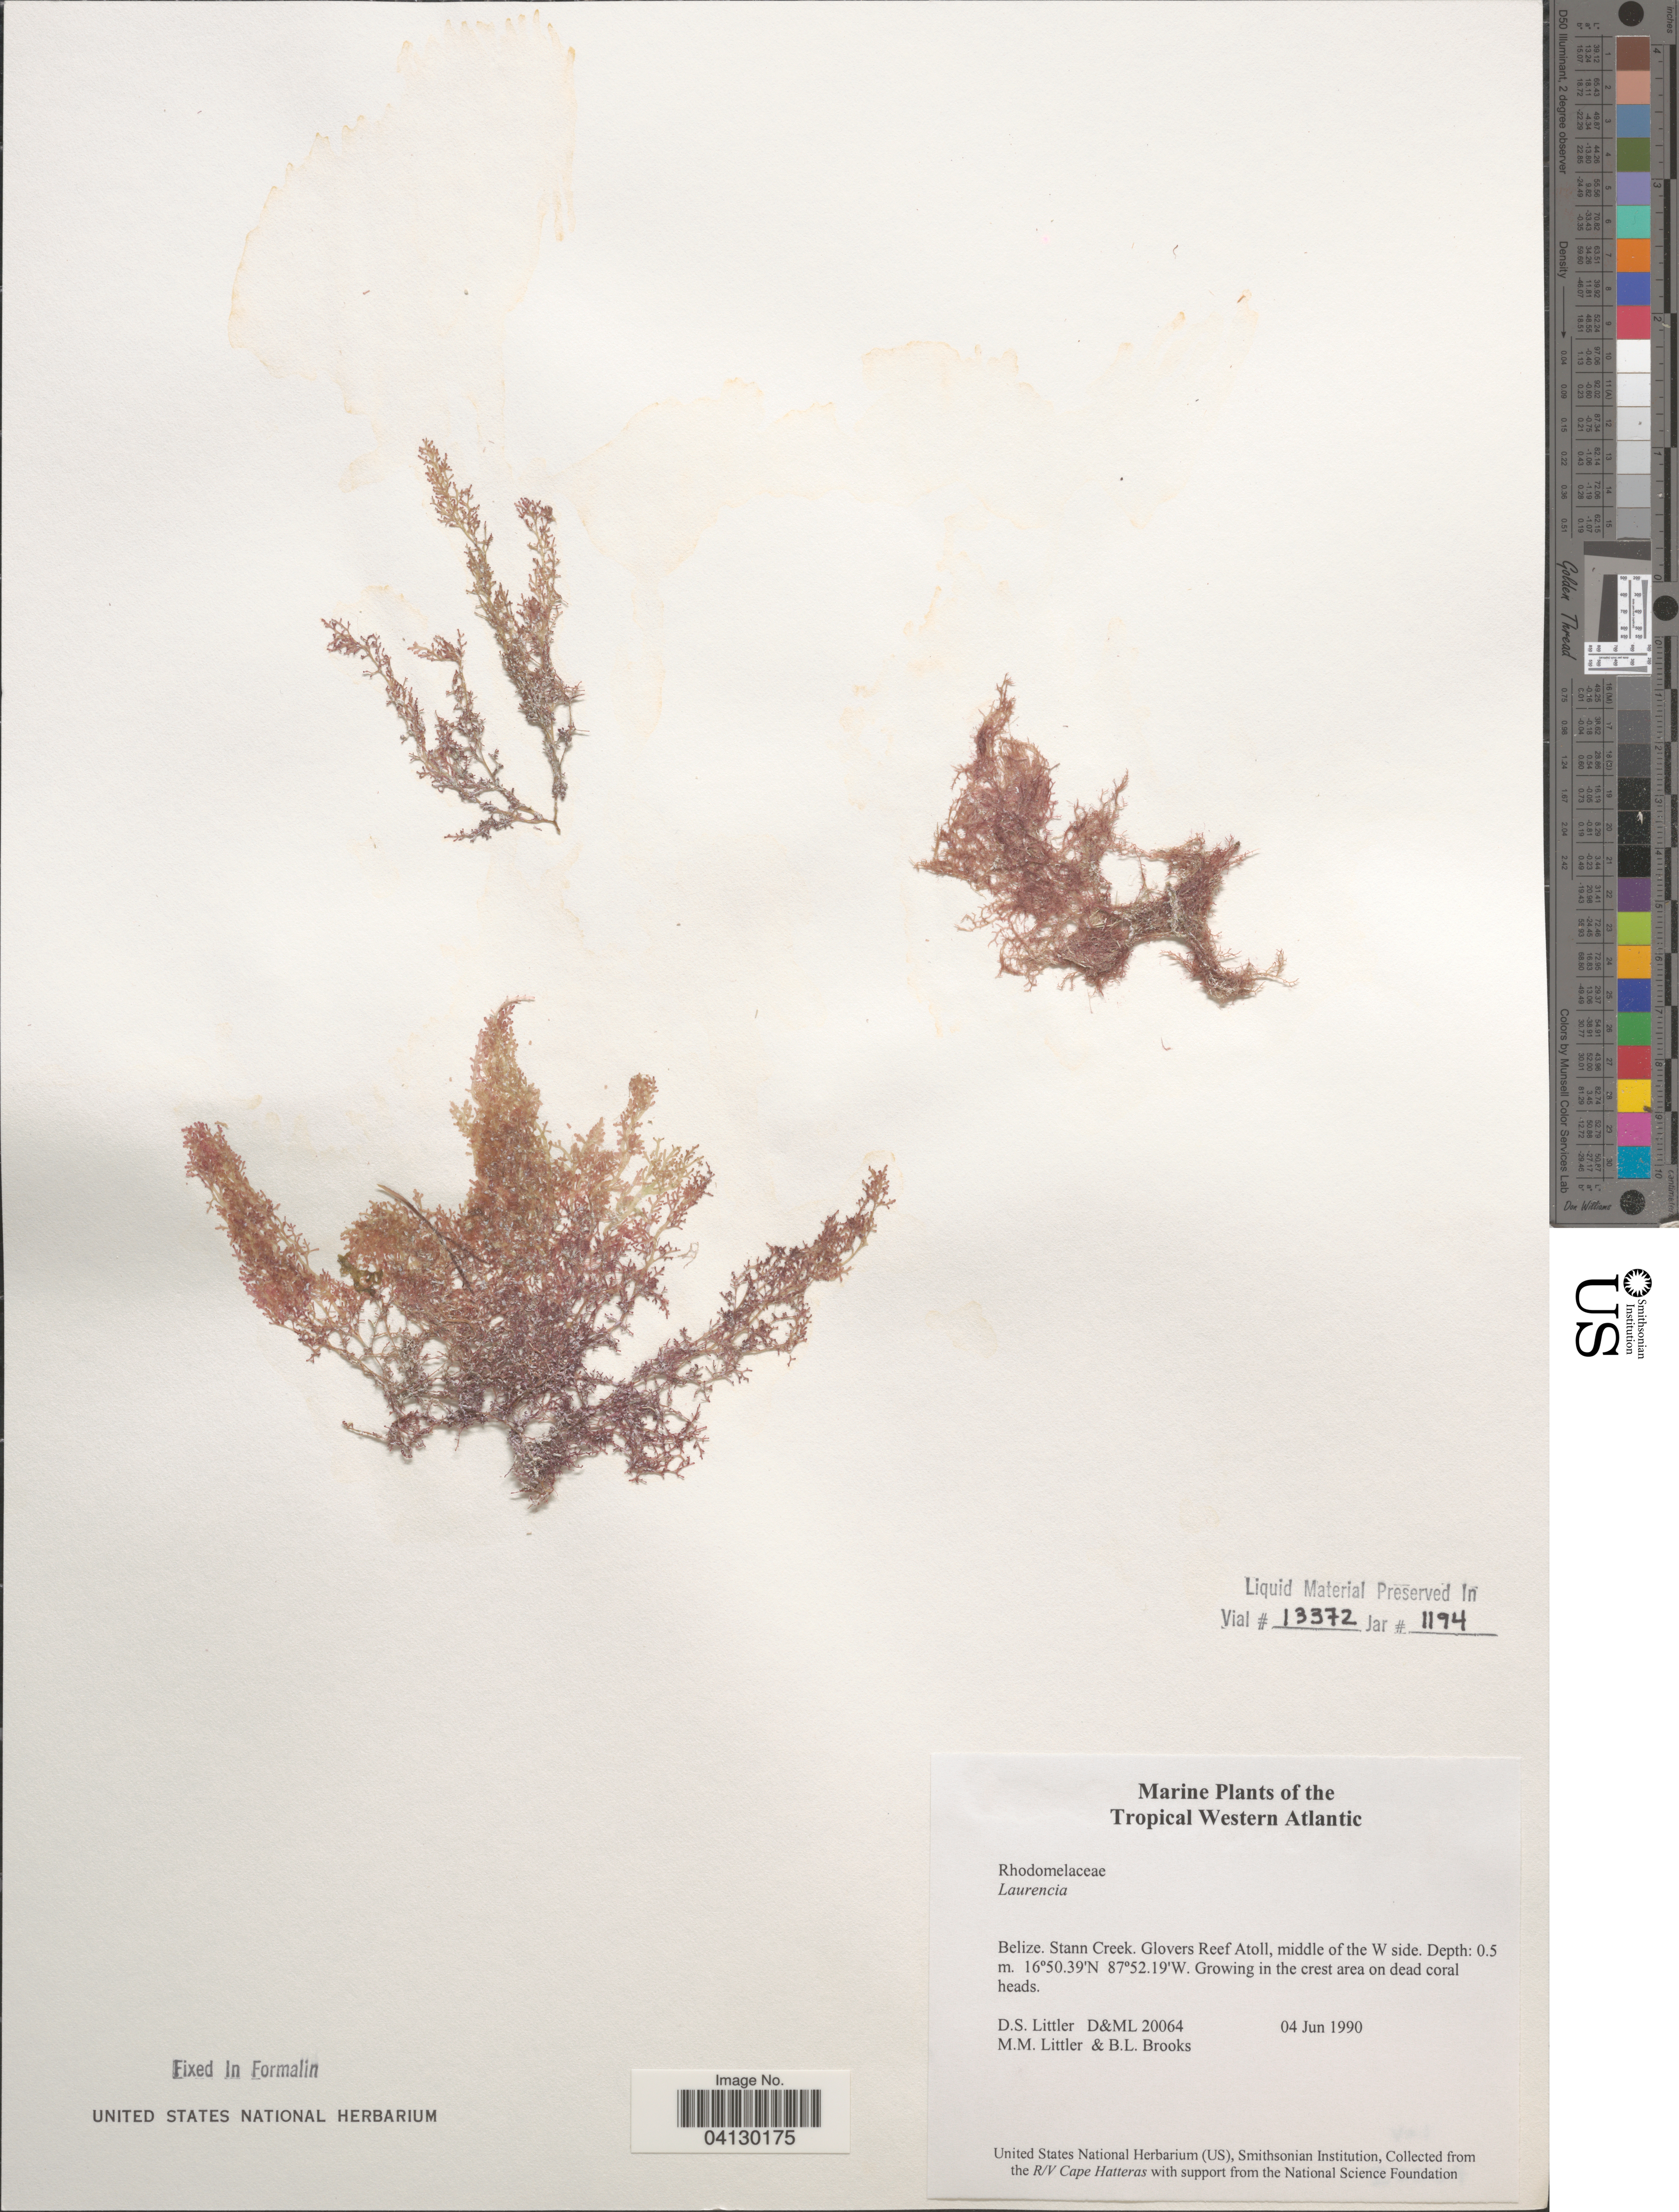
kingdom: Plantae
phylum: Rhodophyta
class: Florideophyceae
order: Ceramiales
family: Rhodomelaceae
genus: Laurencia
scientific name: Laurencia sp.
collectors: D. S. Littler & B. Brooks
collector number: D&ML 20064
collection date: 1990-06-04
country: Belize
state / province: Stann Creek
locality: The Tropical Western Atlantic. Glovers Reef Atoll, middle of the W side.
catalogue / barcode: US 328573